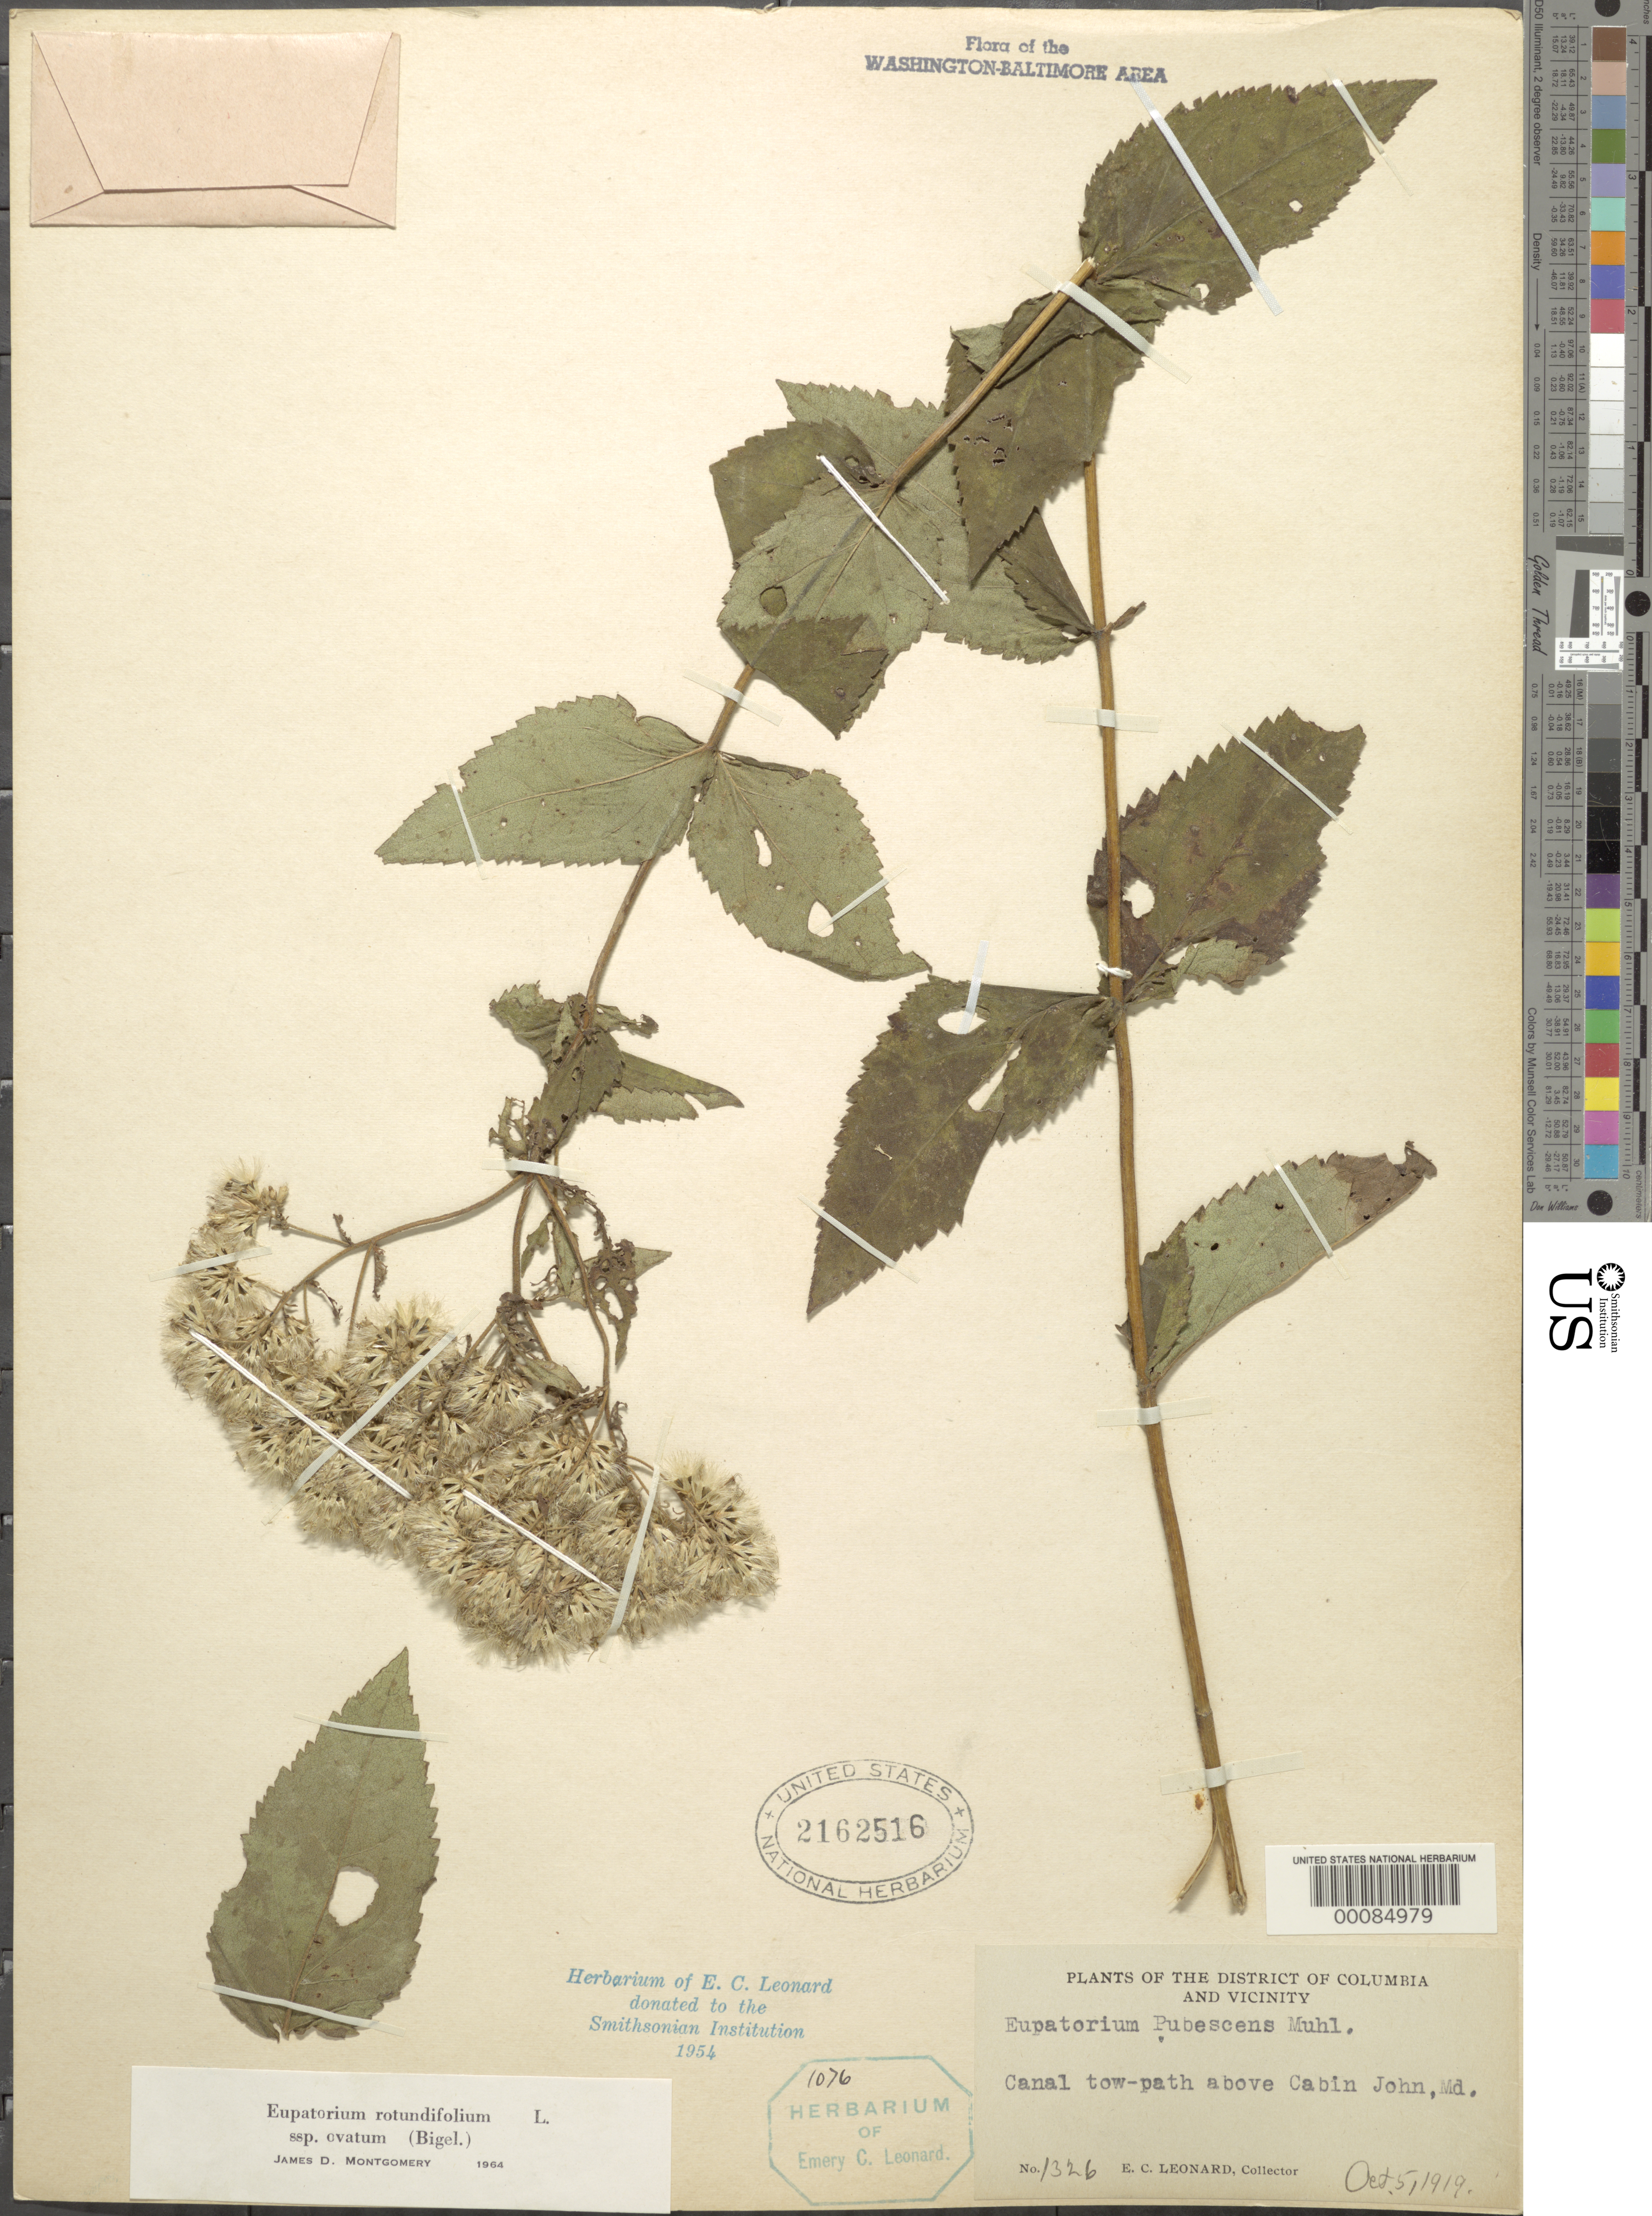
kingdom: Plantae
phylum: Tracheophyta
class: Magnoliopsida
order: Asterales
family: Asteraceae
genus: Eupatorium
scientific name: Eupatorium rotundifolium var. ovatum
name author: (Bigelow) J.D. Montgom. & Fairbrothers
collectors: E. C. Leonard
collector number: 1326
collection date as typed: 05 Oct 1919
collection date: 1919-10-05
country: United States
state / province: Maryland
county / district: Montgomery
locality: Above Cabin John, Canal Towpath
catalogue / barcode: US 2162516